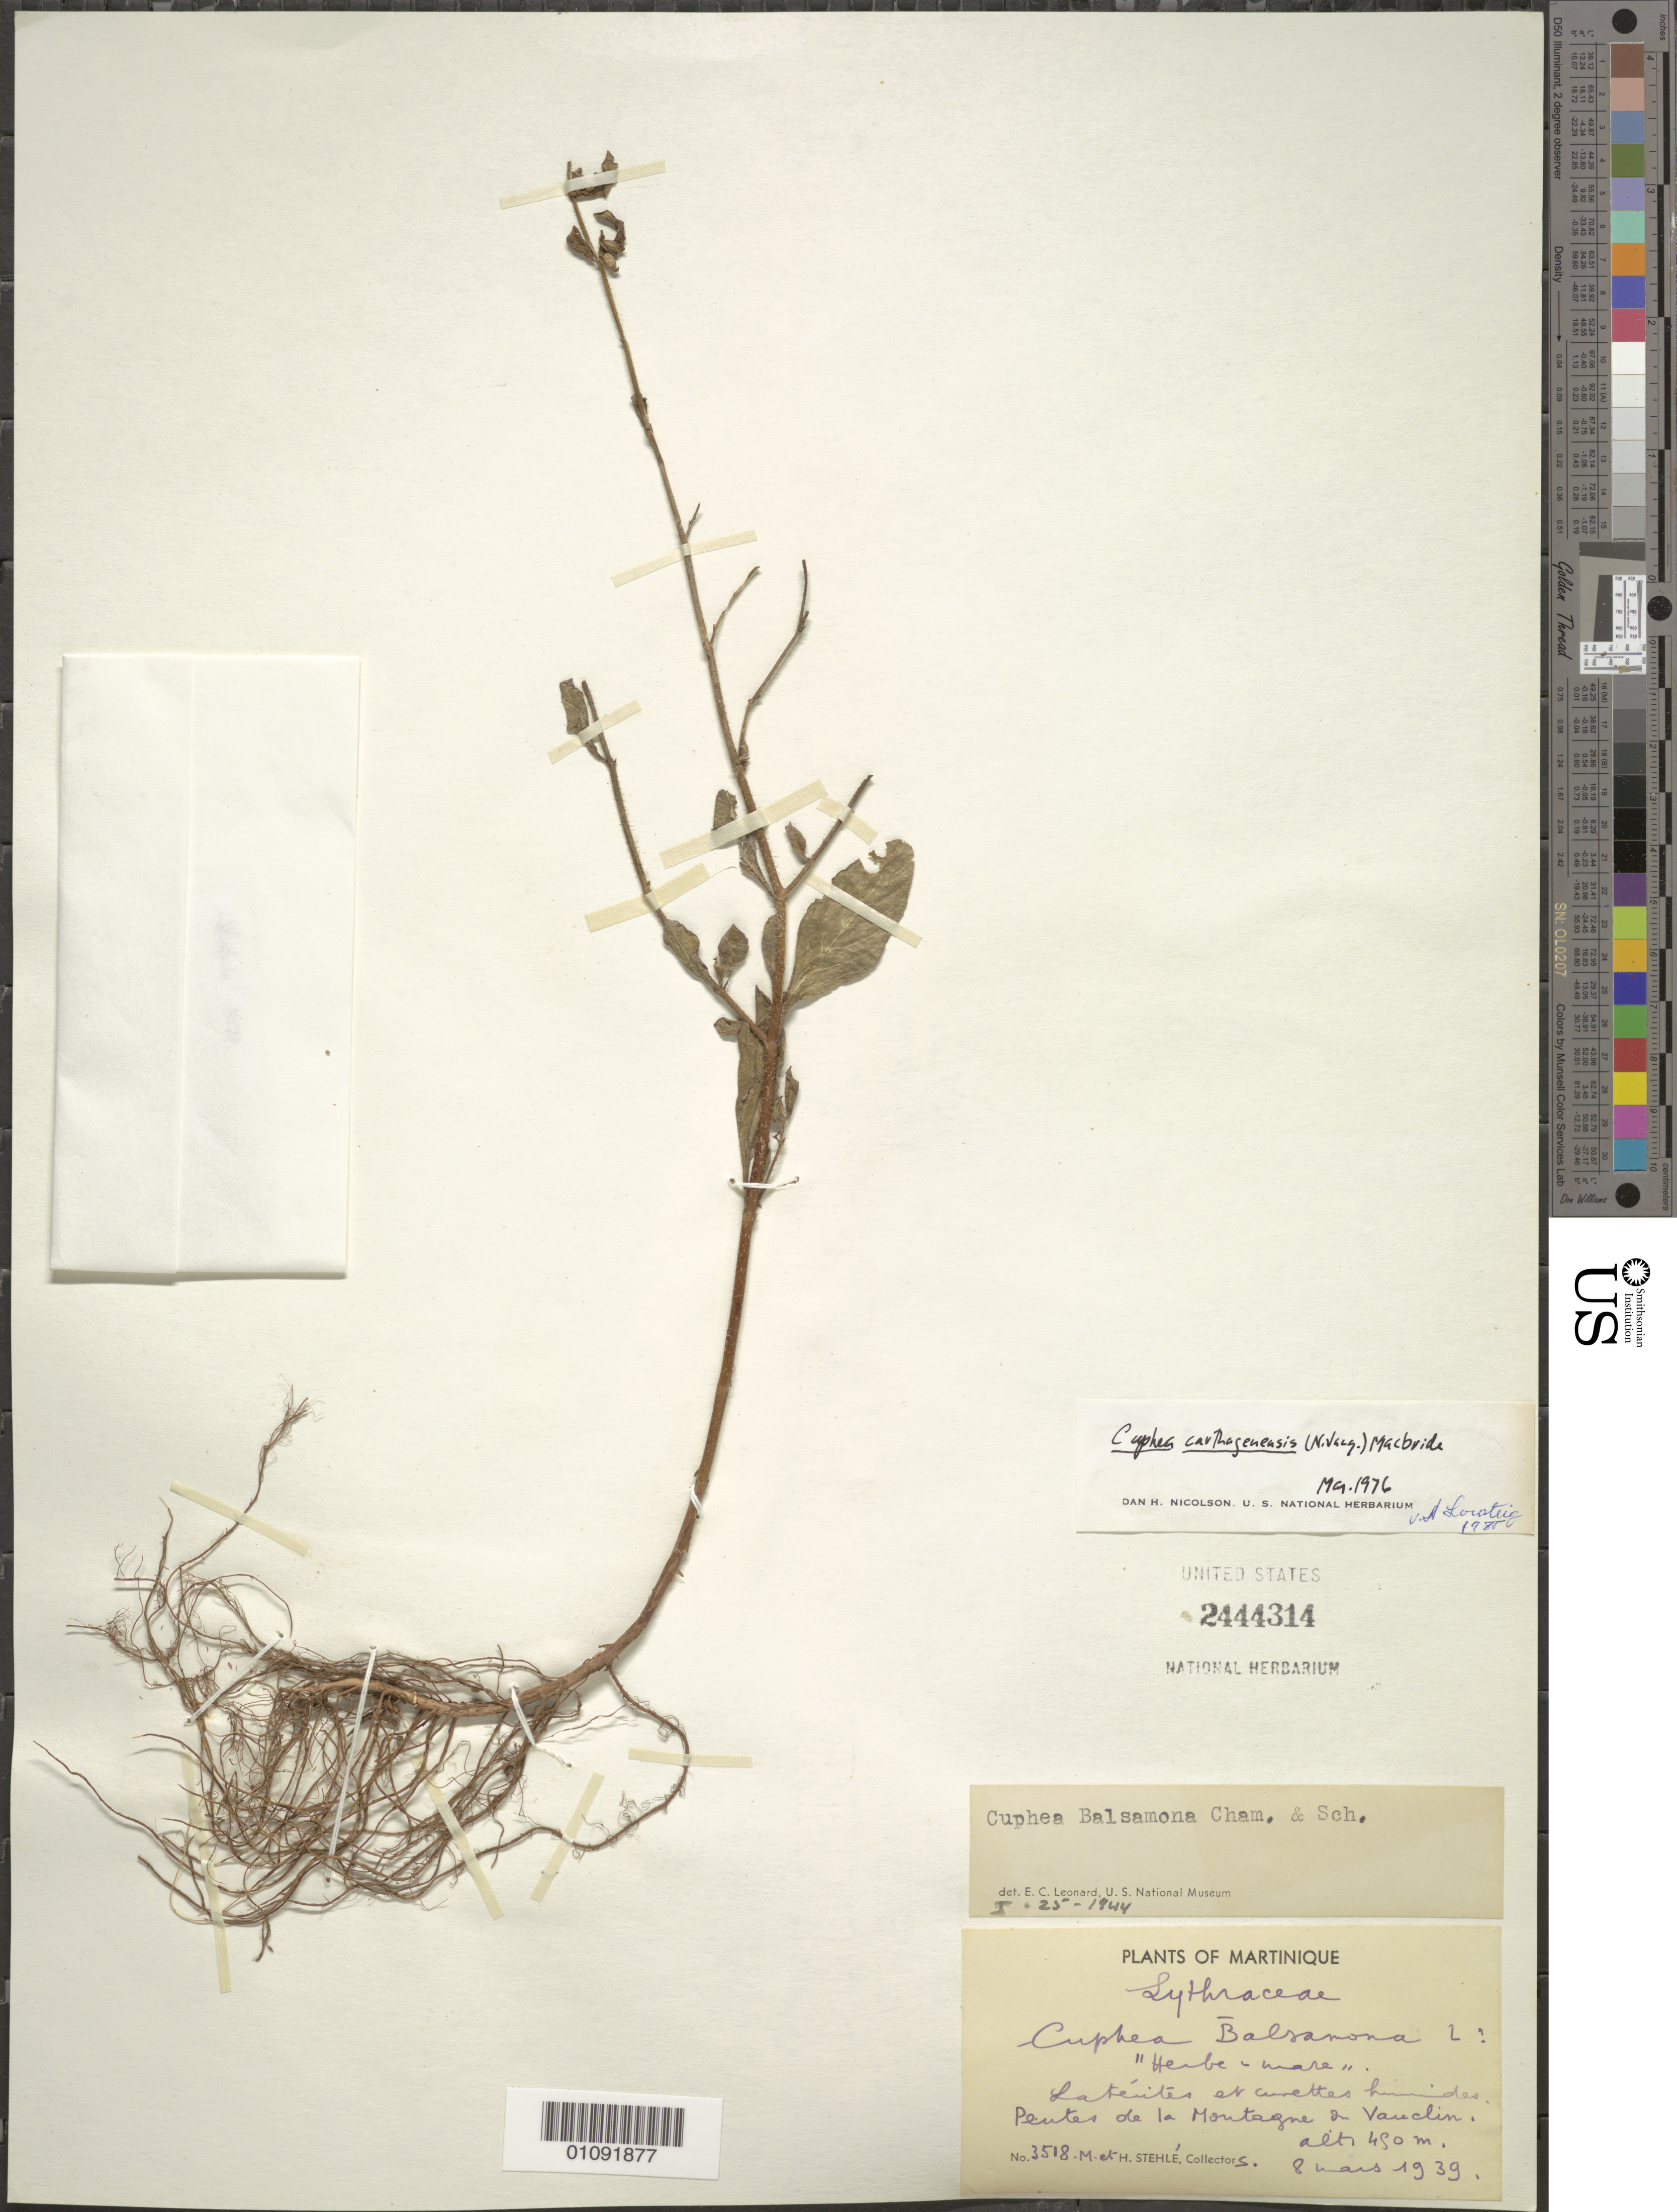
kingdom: Plantae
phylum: Tracheophyta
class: Magnoliopsida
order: Myrtales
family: Lythraceae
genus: Cuphea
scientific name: Cuphea carthagenensis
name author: (Jacq.) J.F. Macbr.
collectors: H. Stehlé & M. Stehlé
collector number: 3518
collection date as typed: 08 May 1939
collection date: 1939-05-08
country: Martinique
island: Martinique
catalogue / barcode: US 2444314